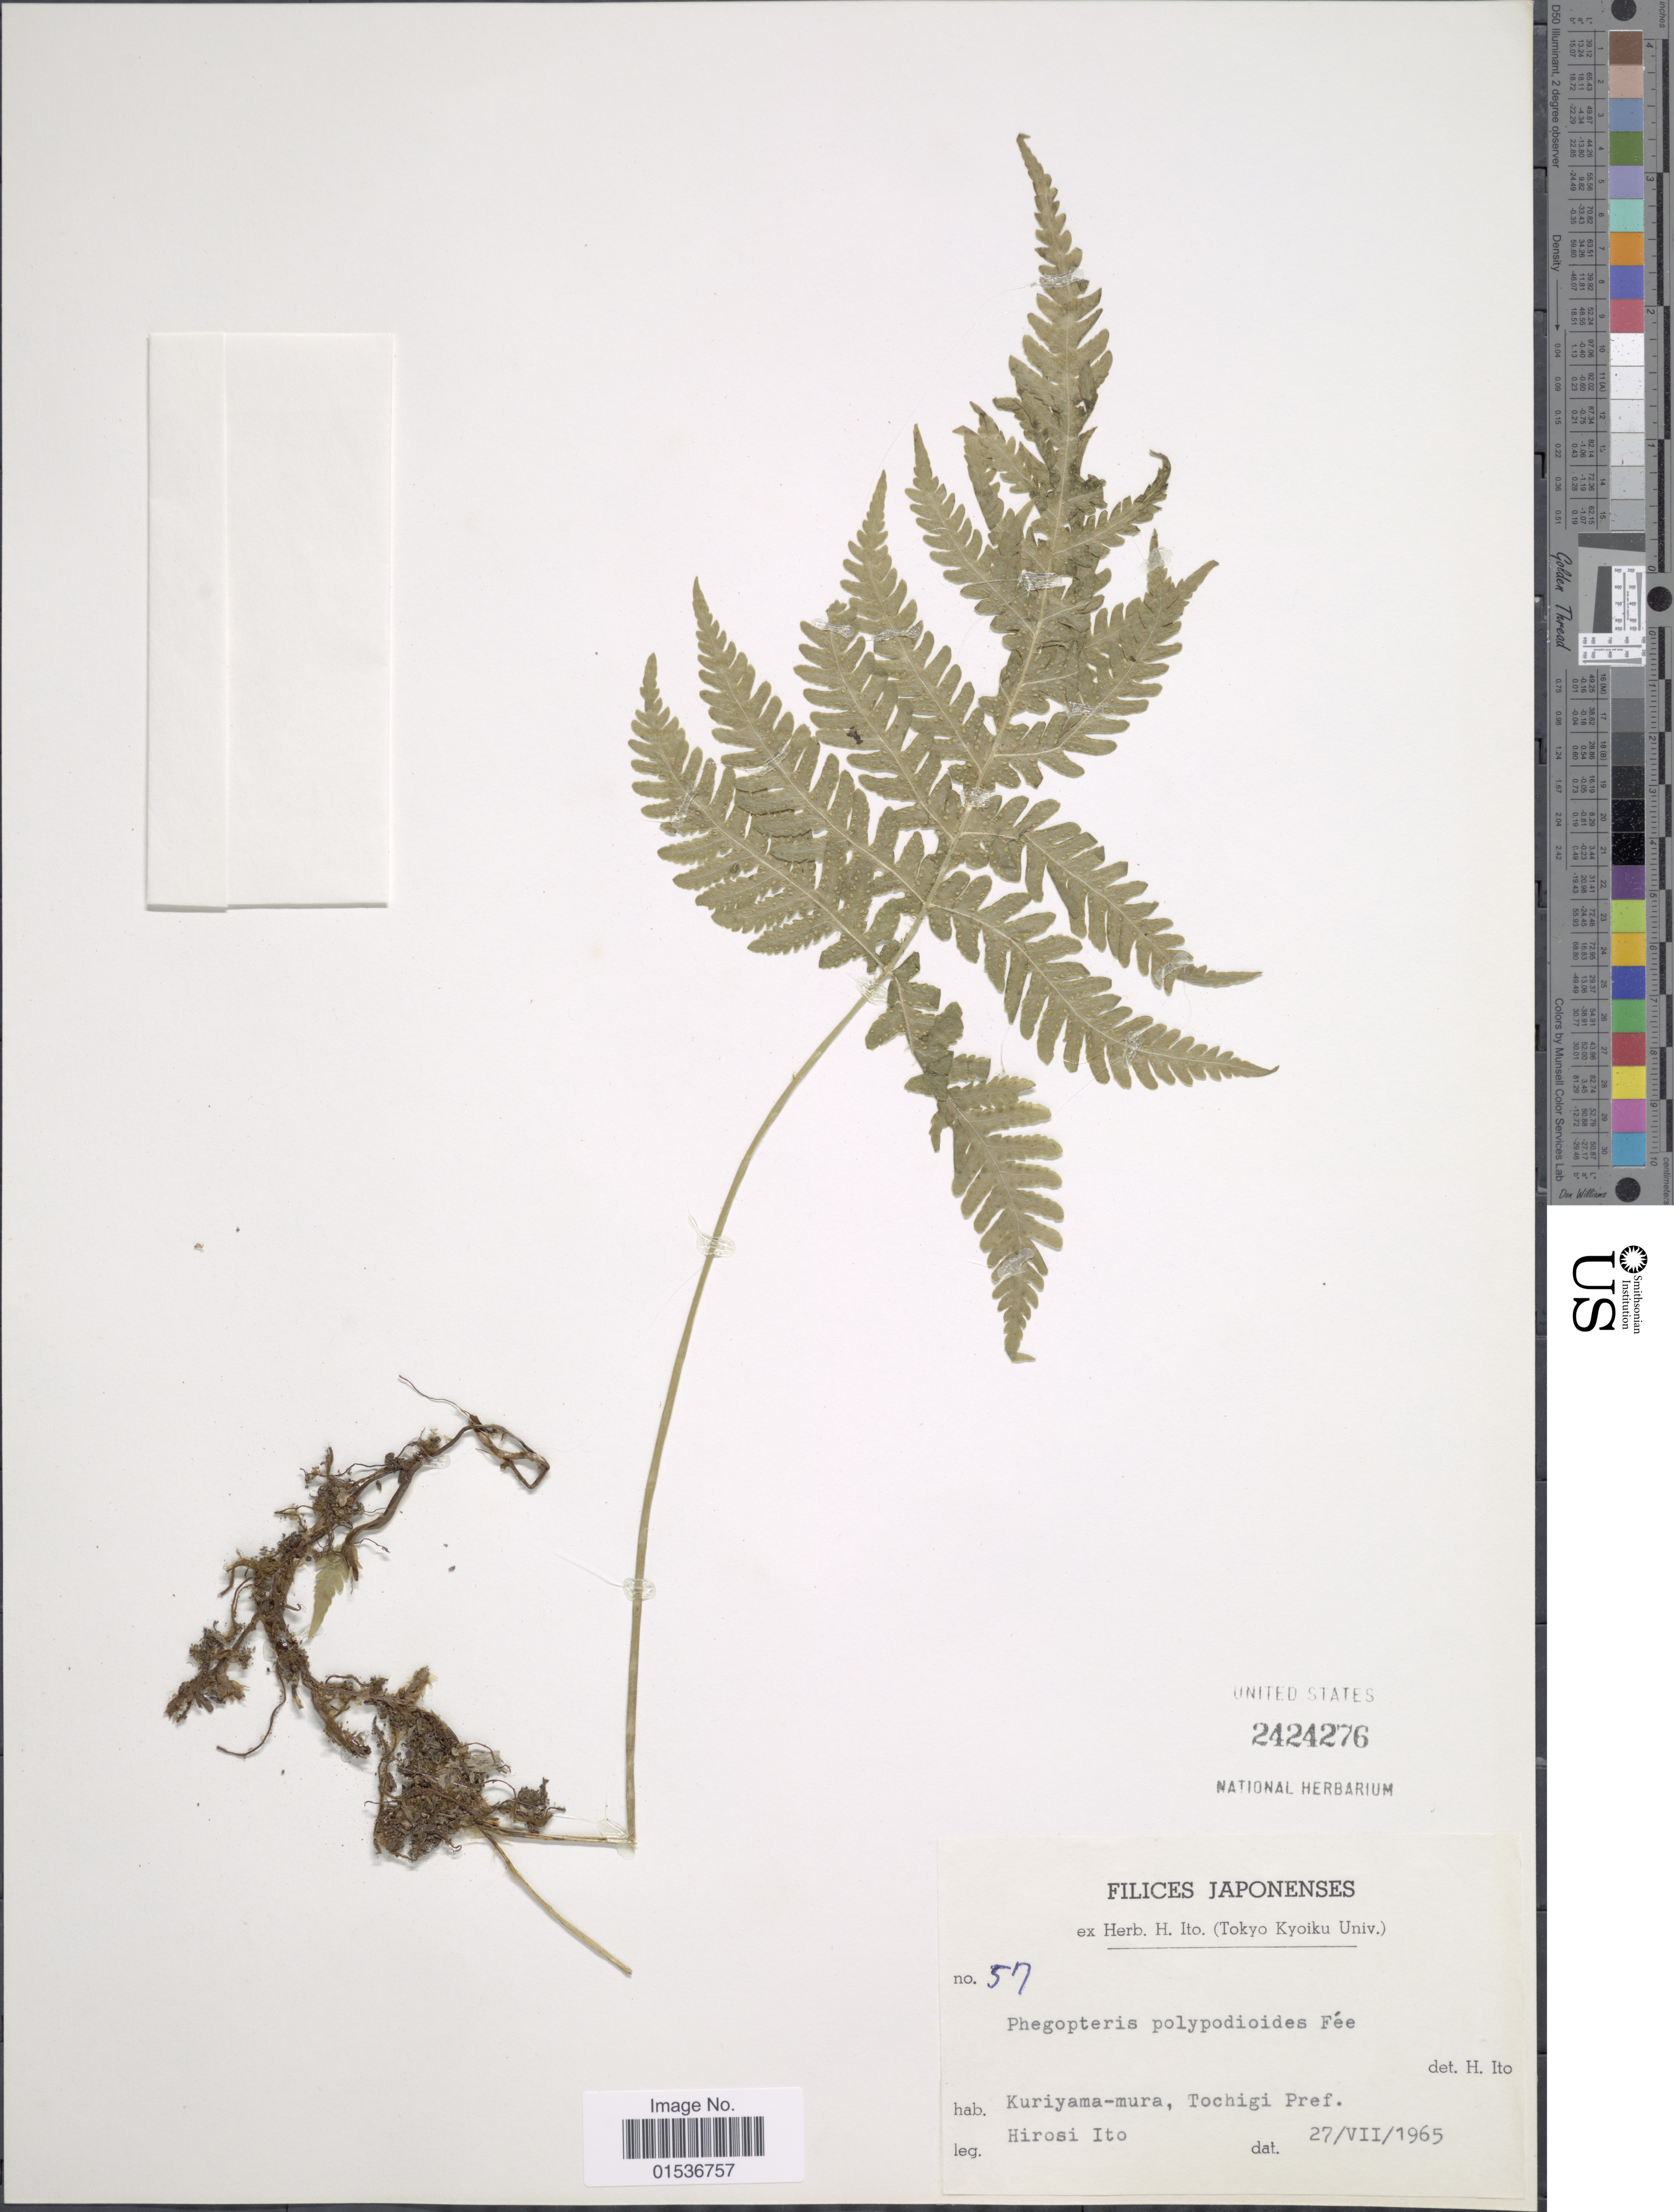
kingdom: Plantae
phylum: Tracheophyta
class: Polypodiopsida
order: Polypodiales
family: Thelypteridaceae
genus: Phegopteris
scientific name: Phegopteris oreopteris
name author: (Ehrh.) Fée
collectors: H. Itô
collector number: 57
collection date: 1965-07-27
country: Japan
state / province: Totigi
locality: Kuriyama-mura, Tochigi Pref.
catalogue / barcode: US 2424276